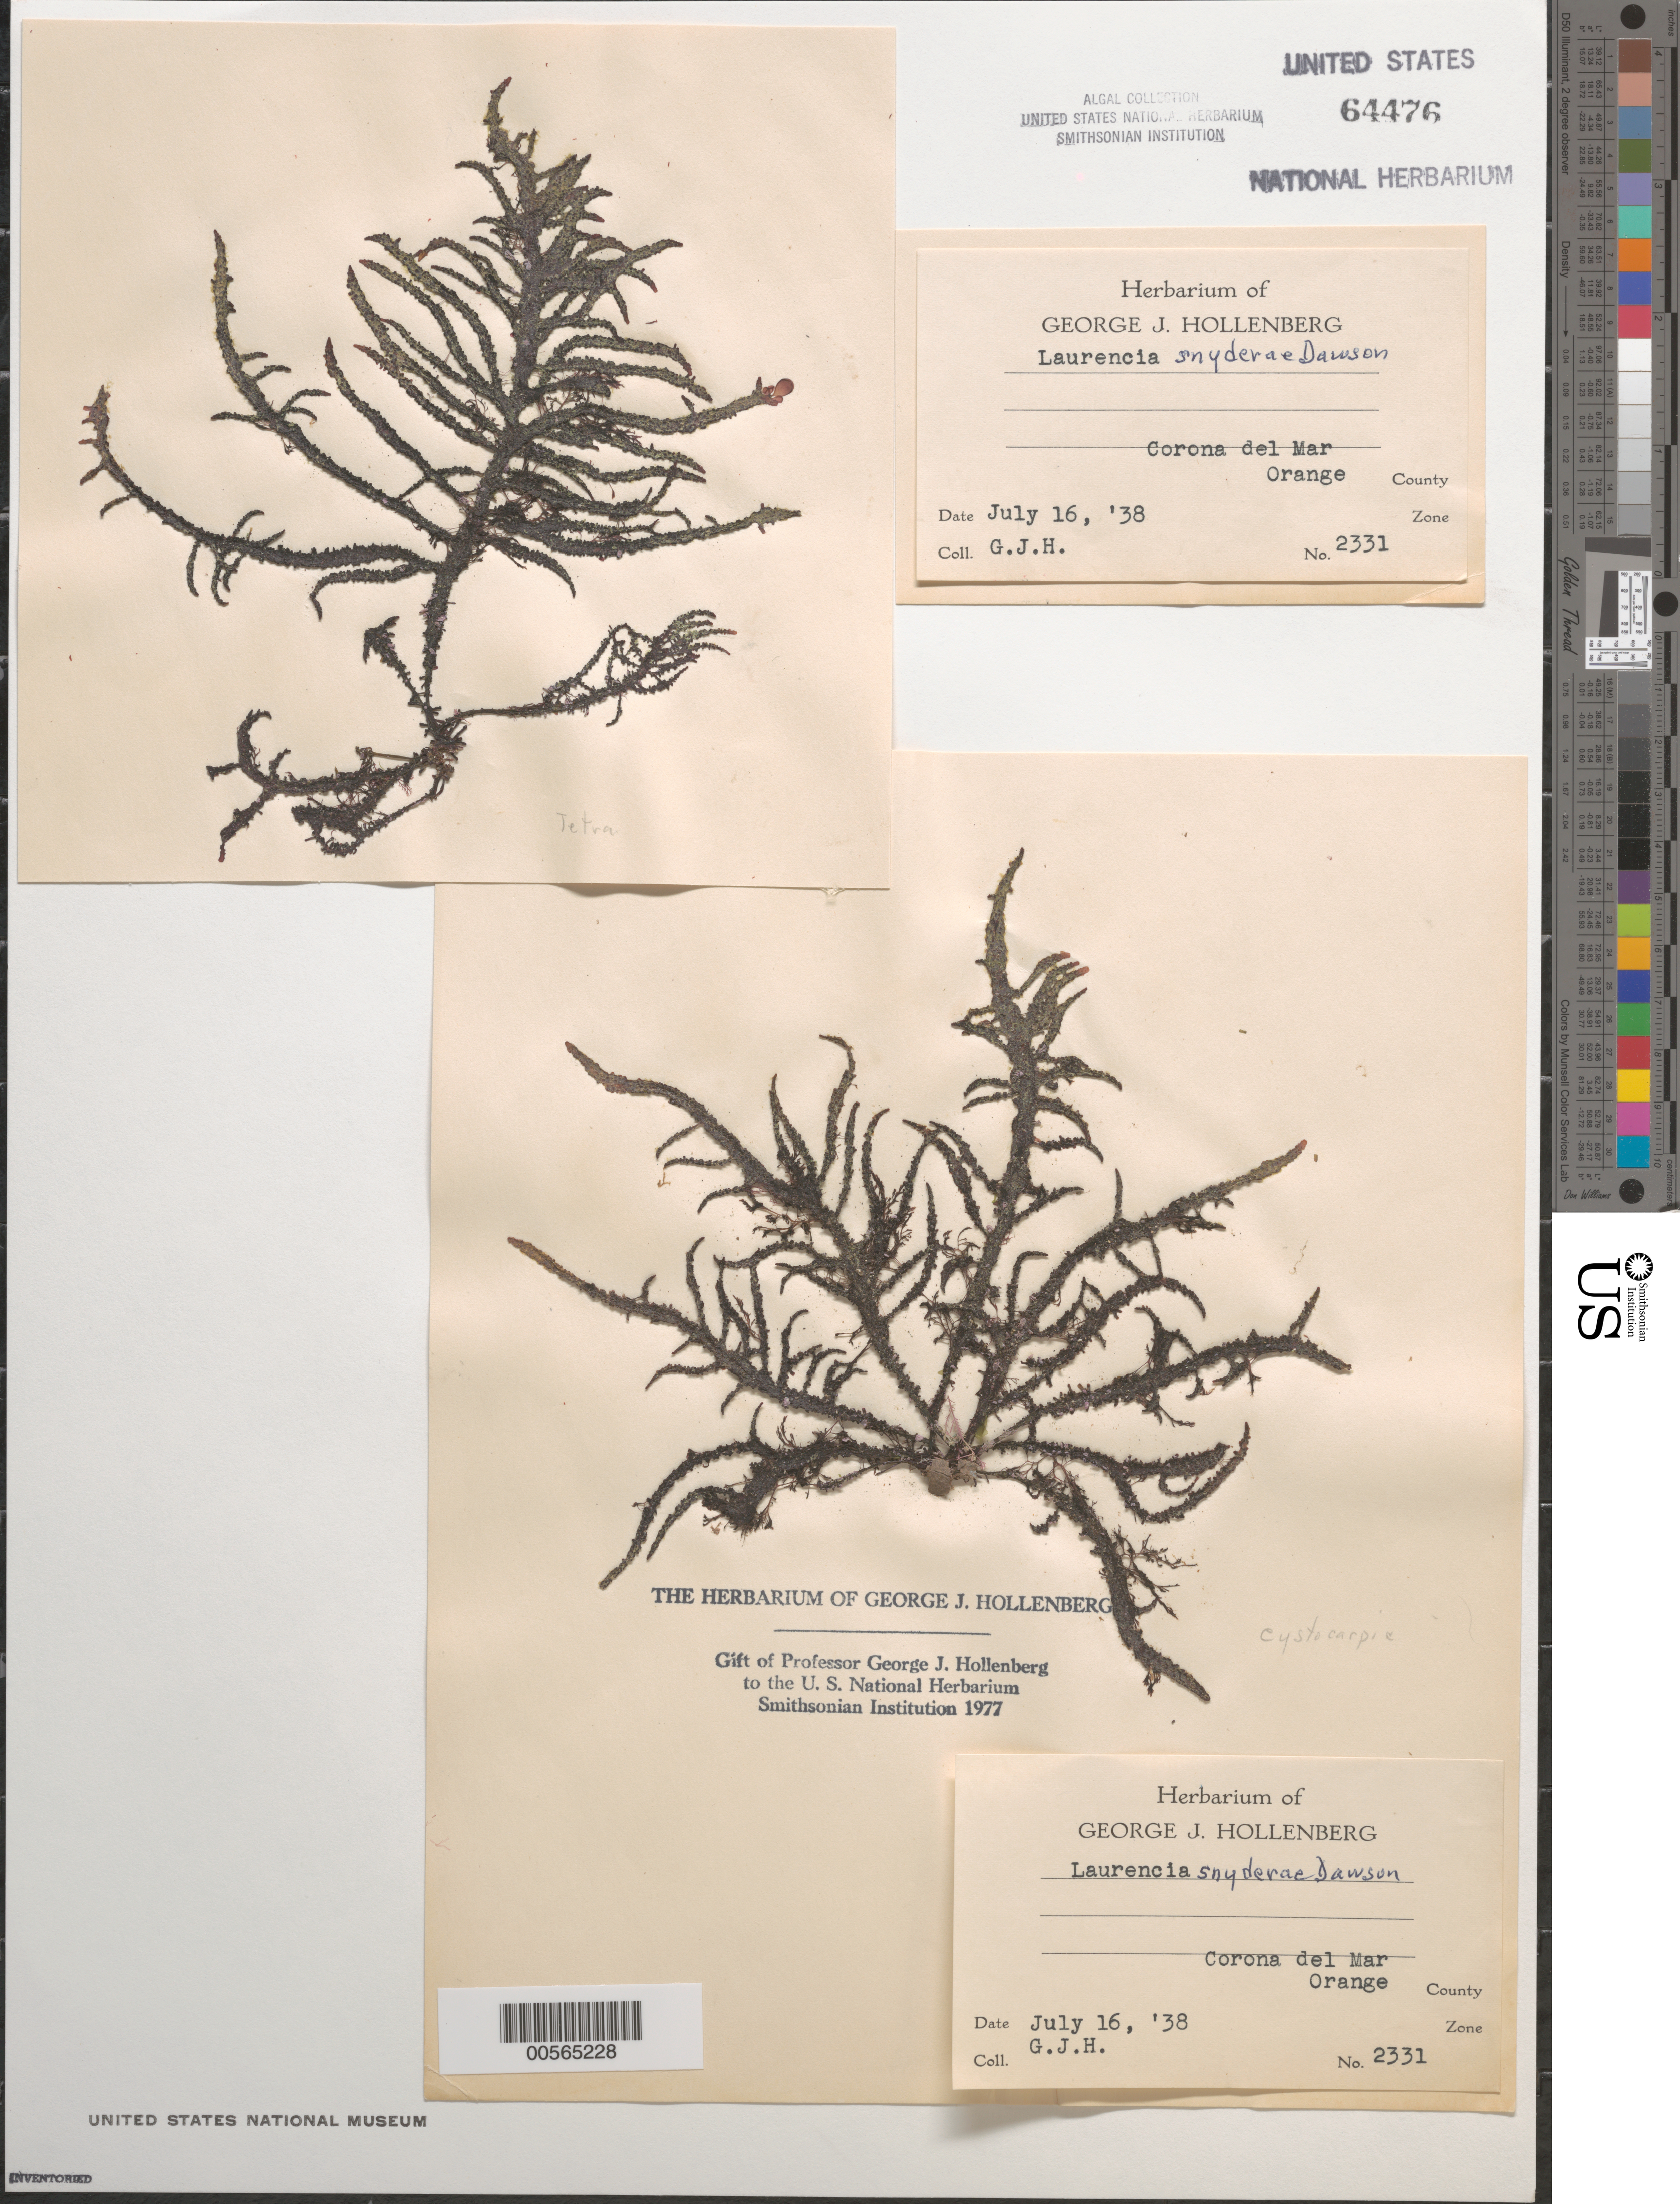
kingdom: Plantae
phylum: Rhodophyta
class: Florideophyceae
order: Ceramiales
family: Rhodomelaceae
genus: Laurencia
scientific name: Laurencia snyderae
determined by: Hollenberg, George J.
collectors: G. Hollenberg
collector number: GJH 2331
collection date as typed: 16 Jul 1938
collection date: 1938-07-16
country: United States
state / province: California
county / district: Orange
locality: Corona del Mar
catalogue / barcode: US 64476